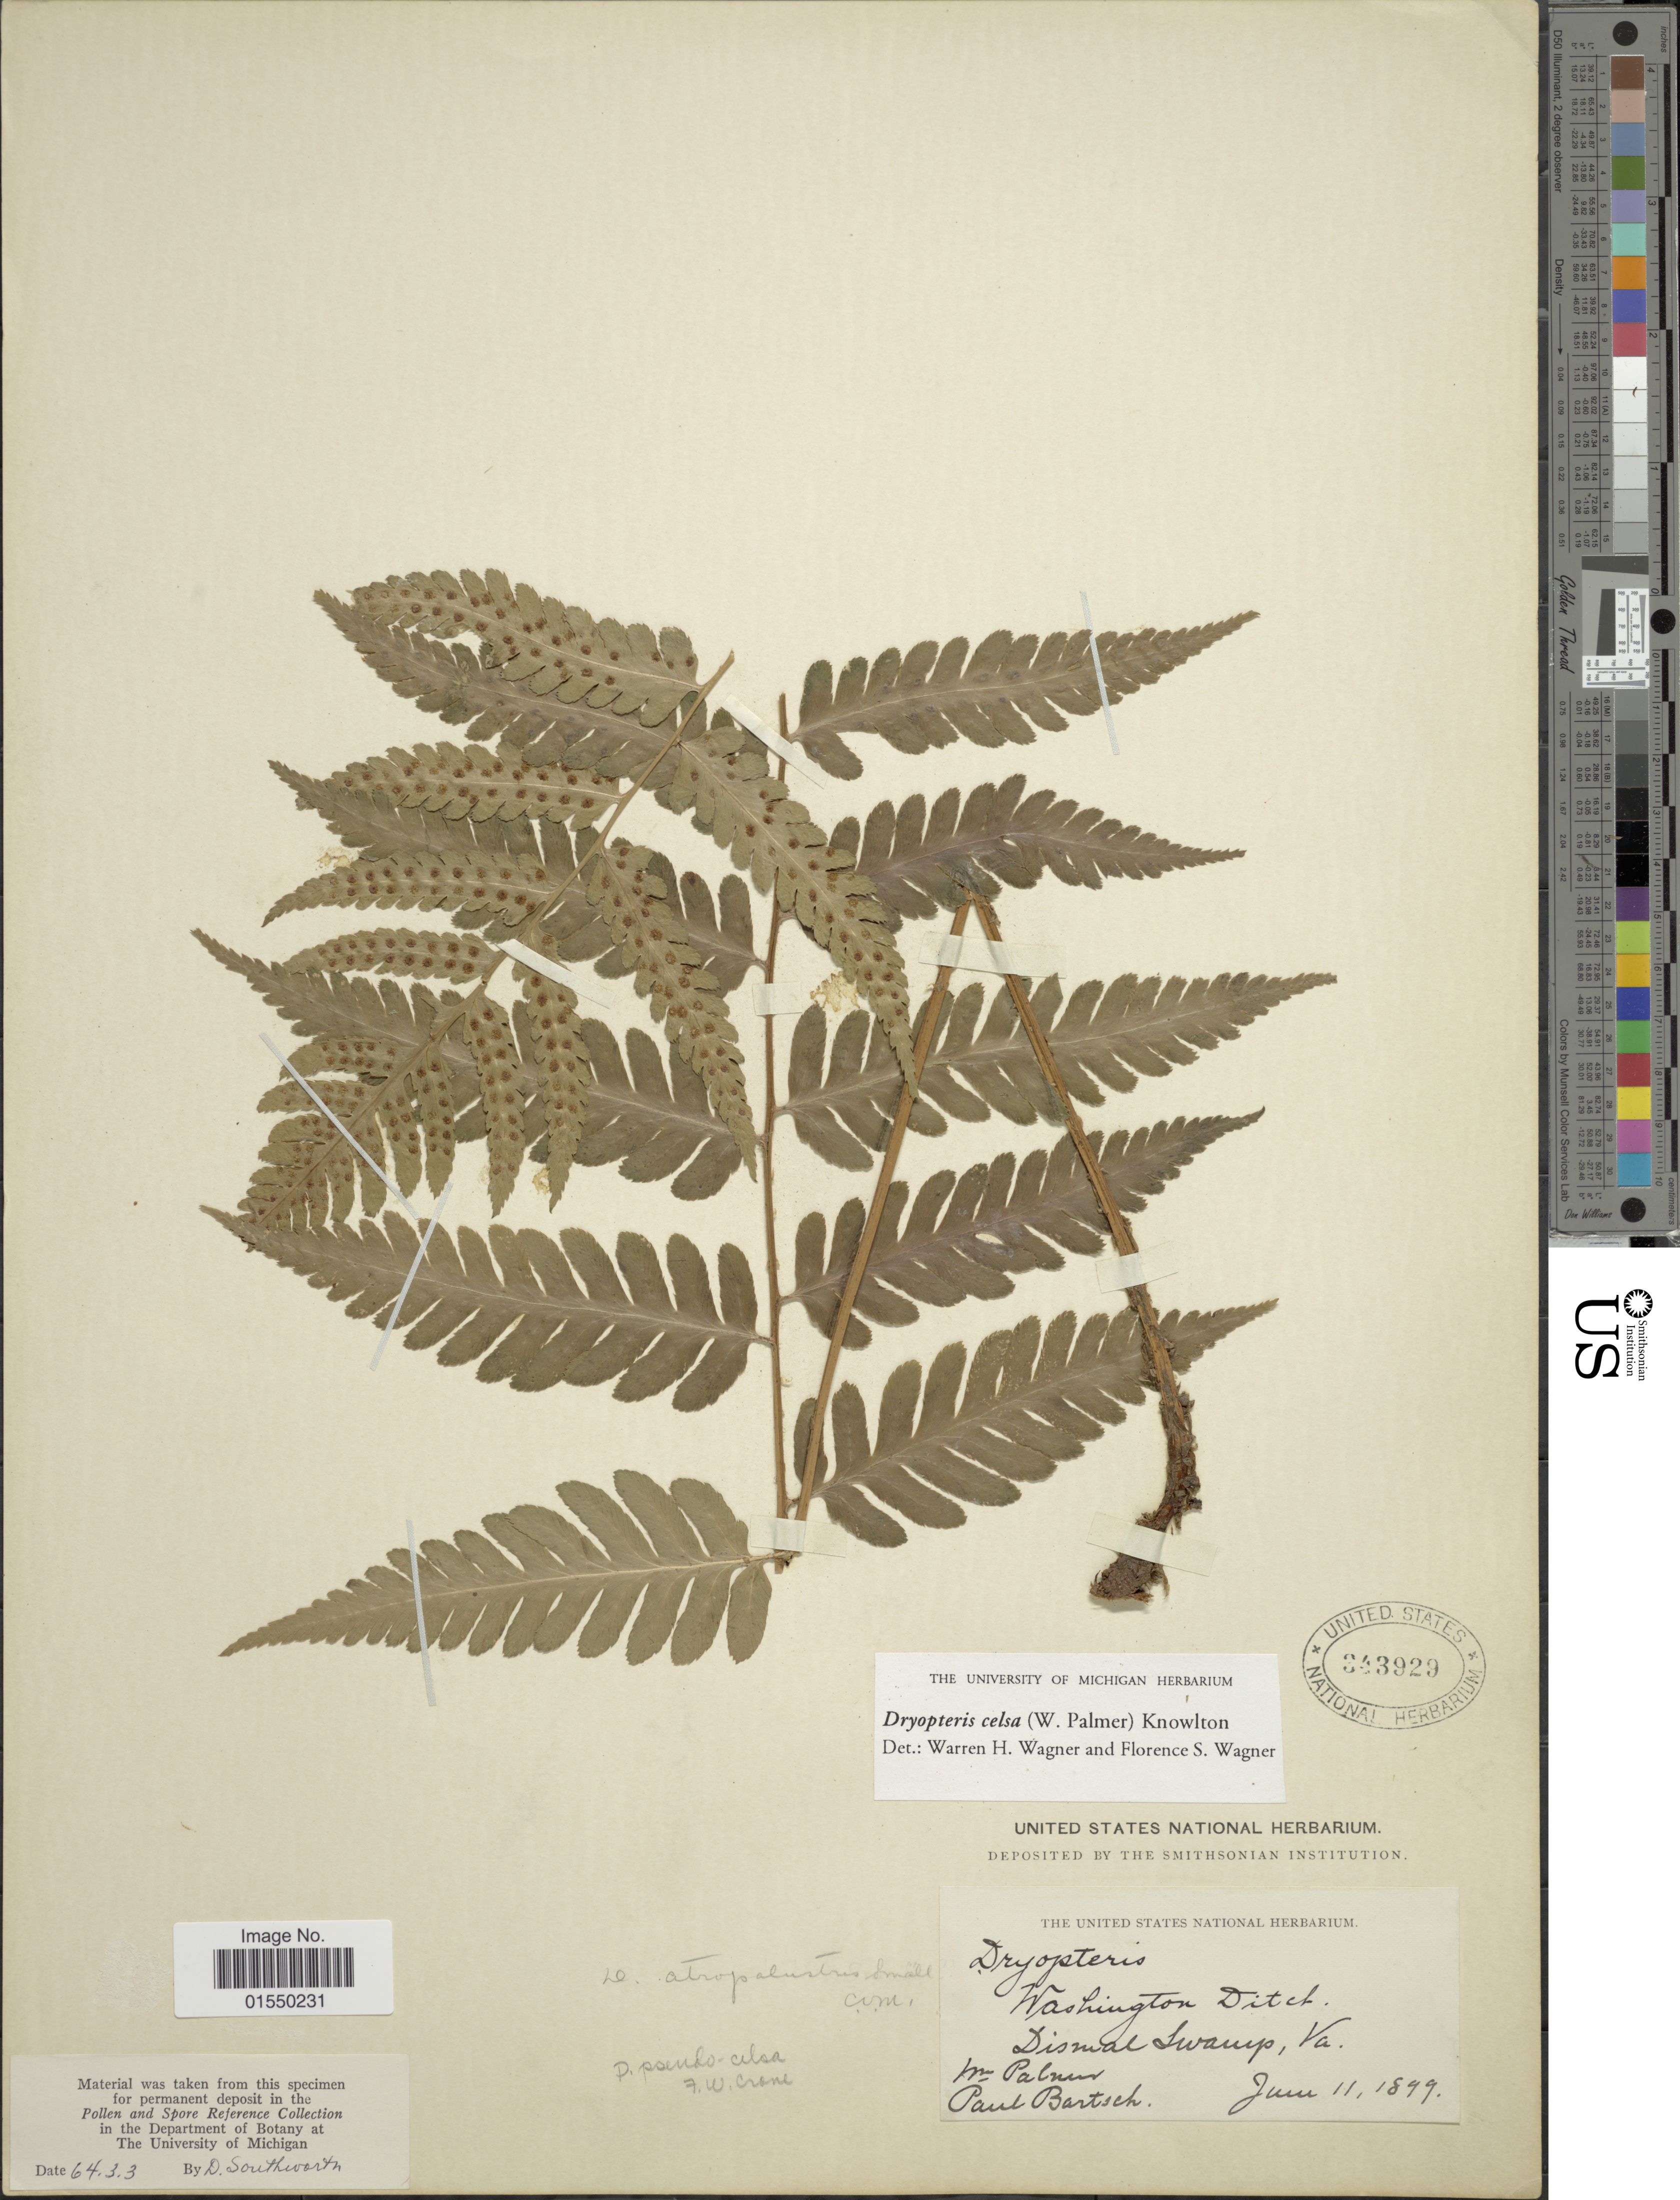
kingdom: Plantae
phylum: Tracheophyta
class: Polypodiopsida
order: Polypodiales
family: Dryopteridaceae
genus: Dryopteris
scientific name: Dryopteris celsa (W. Palmer) Knowlt., W. Palmer & C.L. Pollard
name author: (W. Palmer) Knowlt. et al.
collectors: W. Palmer & P. Bartsch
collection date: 1899-06-11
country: United States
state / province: Virginia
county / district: City of Suffolk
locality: Washington Ditch, Dismal Swamp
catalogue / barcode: US 343929